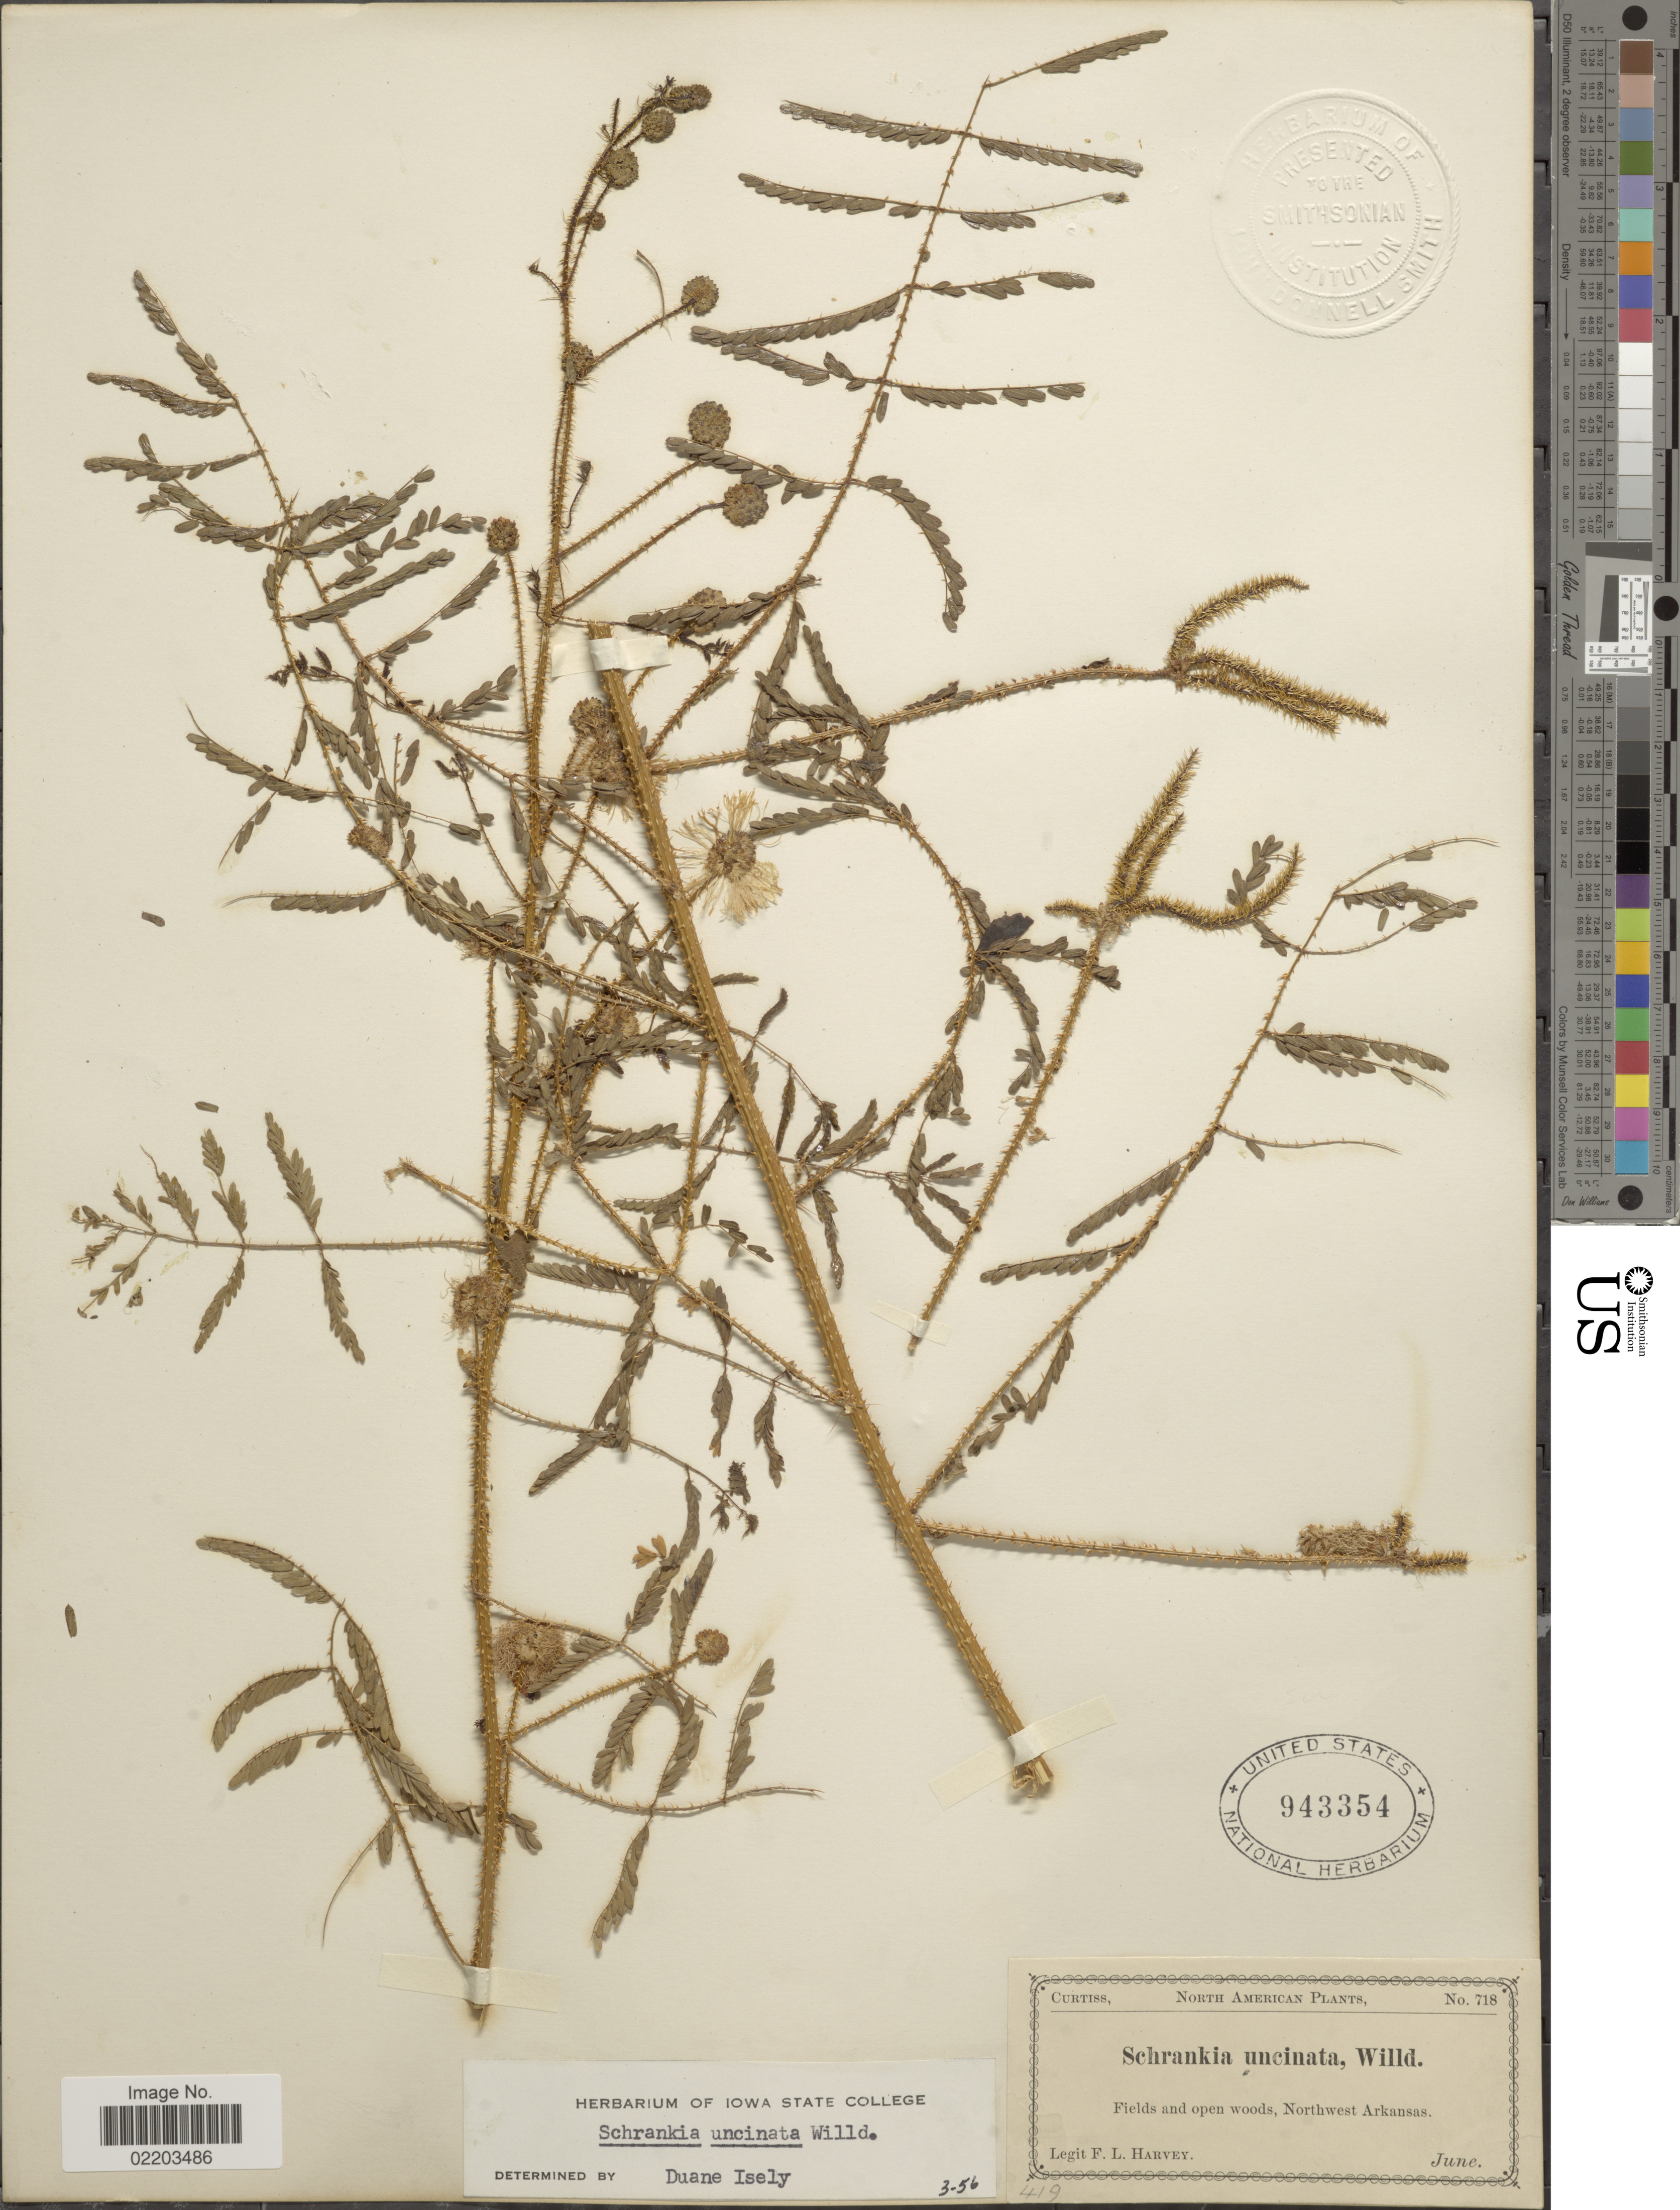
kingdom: Plantae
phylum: Tracheophyta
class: Magnoliopsida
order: Fabales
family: Fabaceae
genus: Mimosa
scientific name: Mimosa nuttallii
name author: (DC.) B.L. Turner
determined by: Strong, M. T., (US), Smithsonian Institution - National Museum of Natural History (UNITED STATES)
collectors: F. L. Harvey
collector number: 718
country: United States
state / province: Arkansas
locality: Fields and open woods, Northwest Arkansas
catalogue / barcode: US 943354